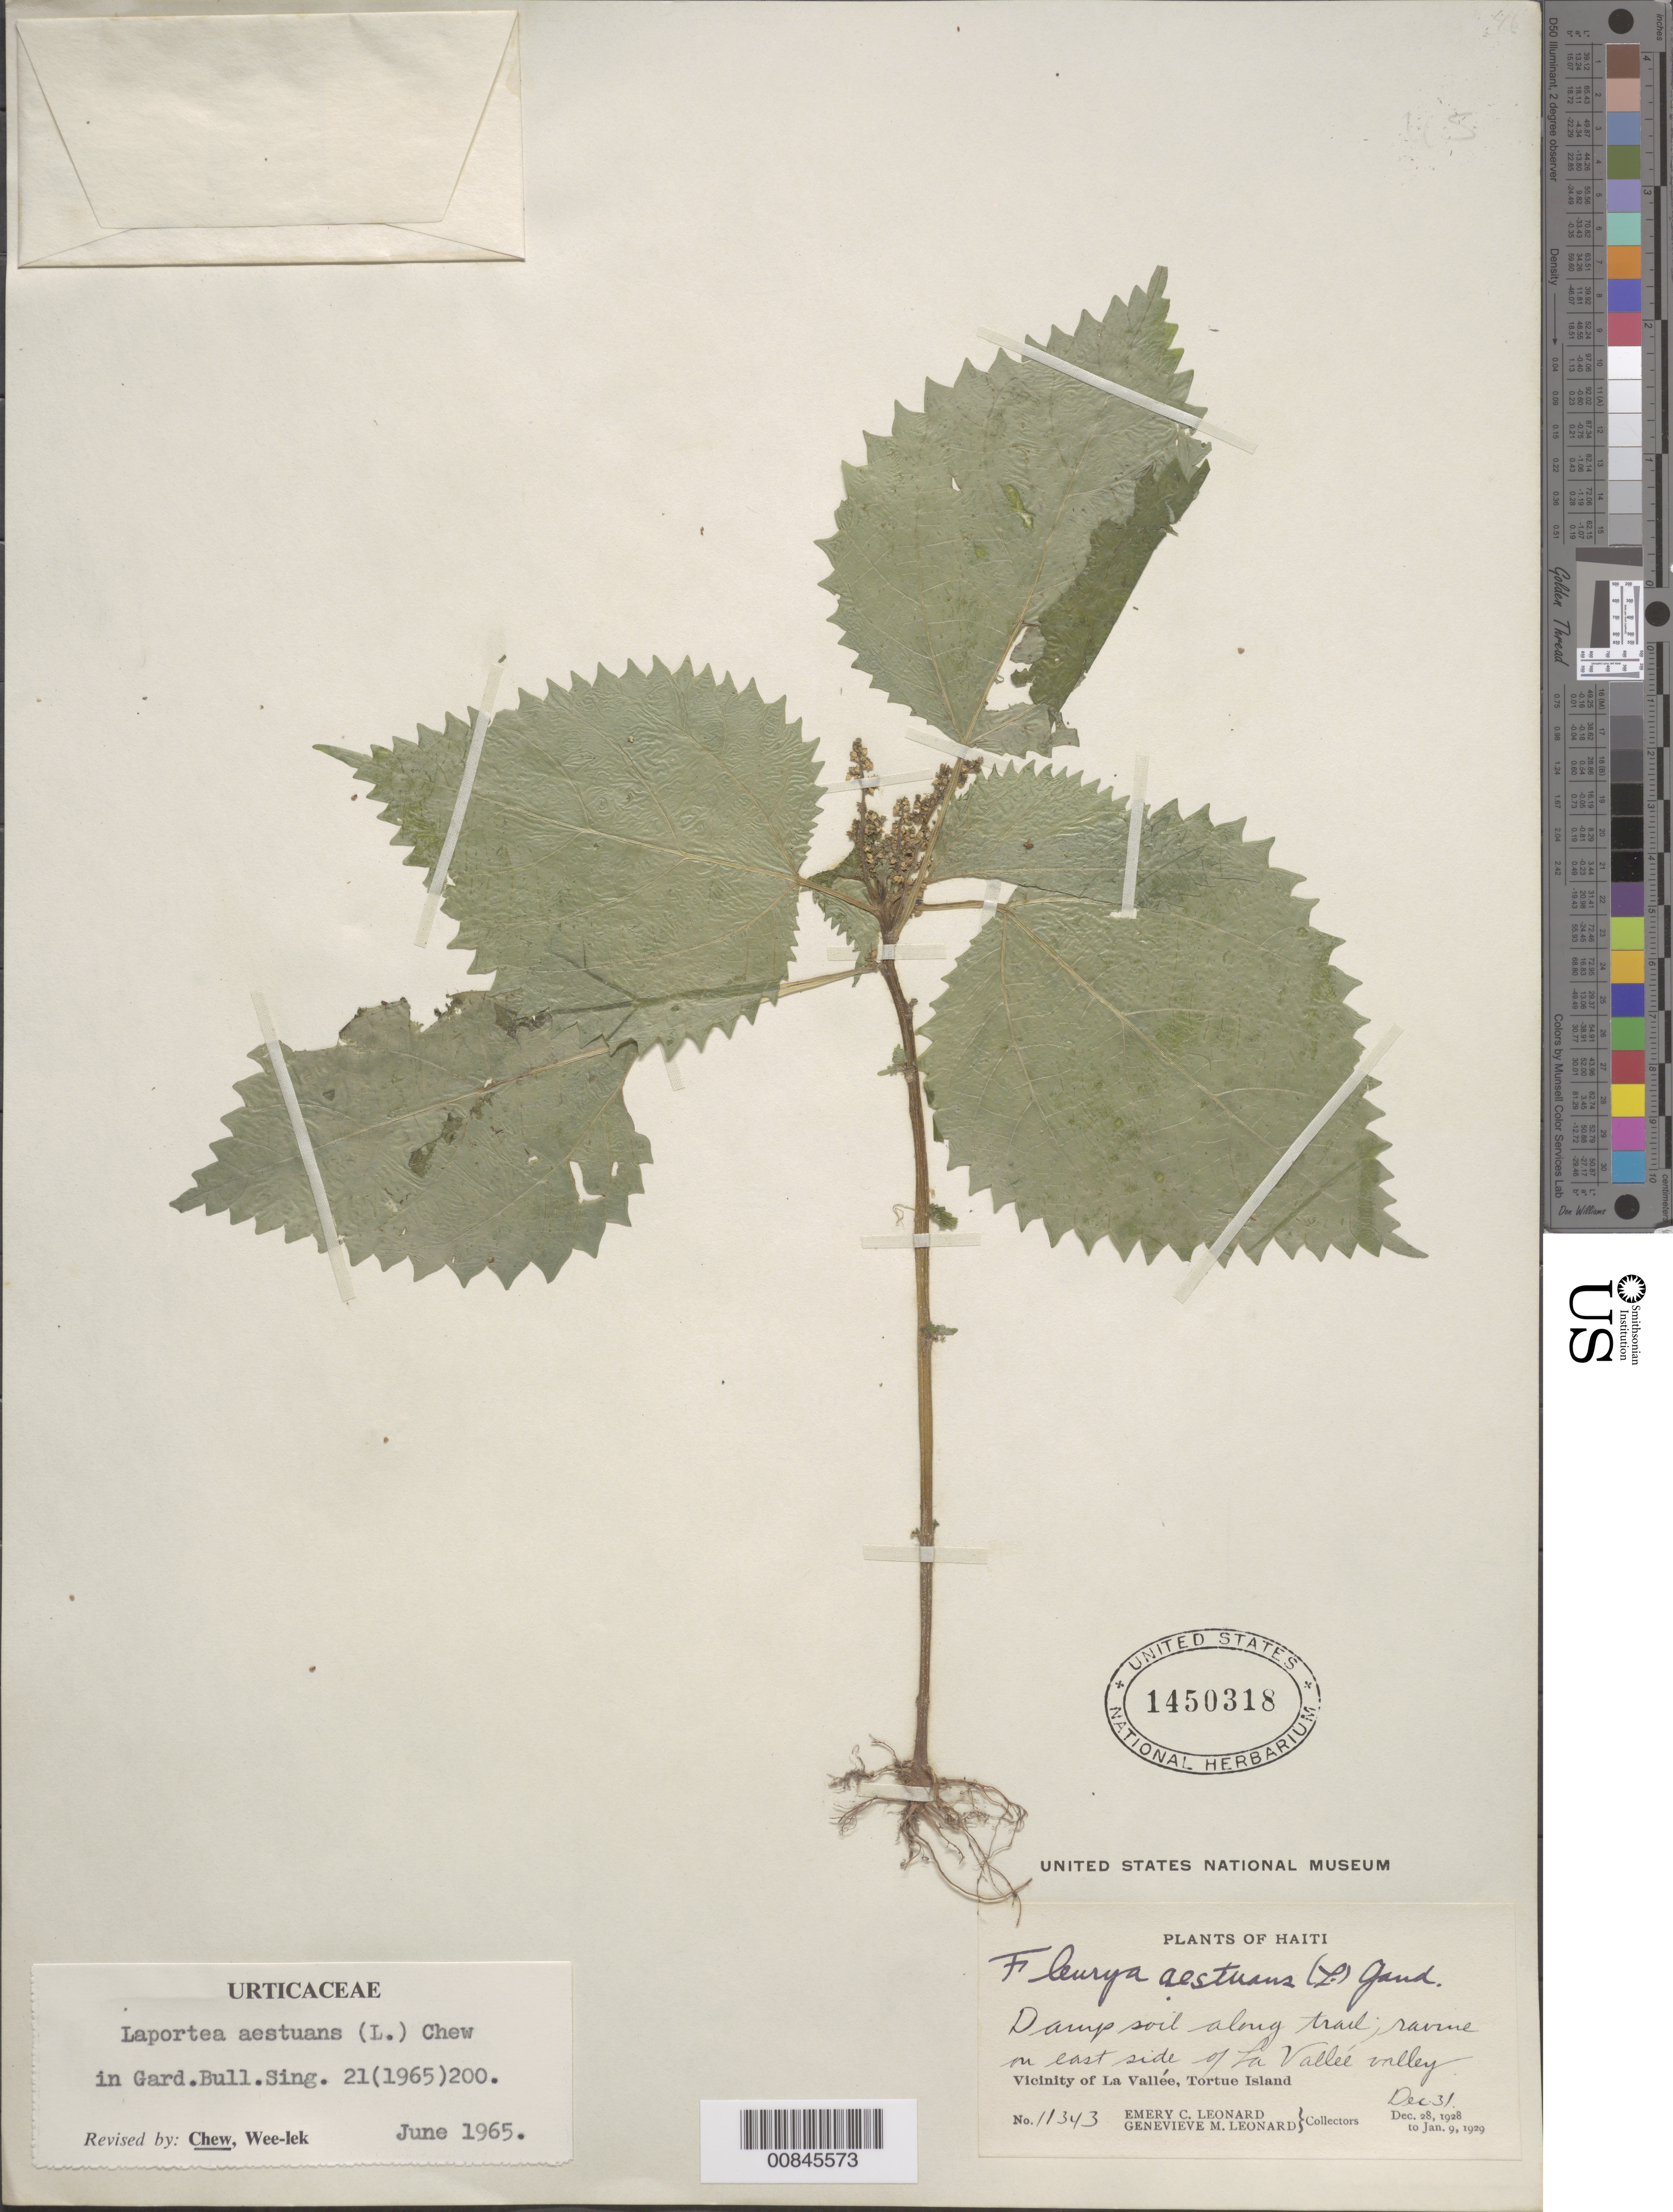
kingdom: Plantae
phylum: Tracheophyta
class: Magnoliopsida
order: Rosales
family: Urticaceae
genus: Laportea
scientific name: Laportea aestuans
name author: (L.) Chew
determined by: Chew, Wee-Lek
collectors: E. C. Leonard & G. M. Leonard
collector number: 11343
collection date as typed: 31 Dec 1928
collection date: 1928-12-31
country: Haiti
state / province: Nord-Óuest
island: Île de la Tortue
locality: Vicinity of La Vallée, Tortue Island. Ravine on east side of La Vallée Valley.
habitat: Damp soil along trail.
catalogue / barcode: US 1450318